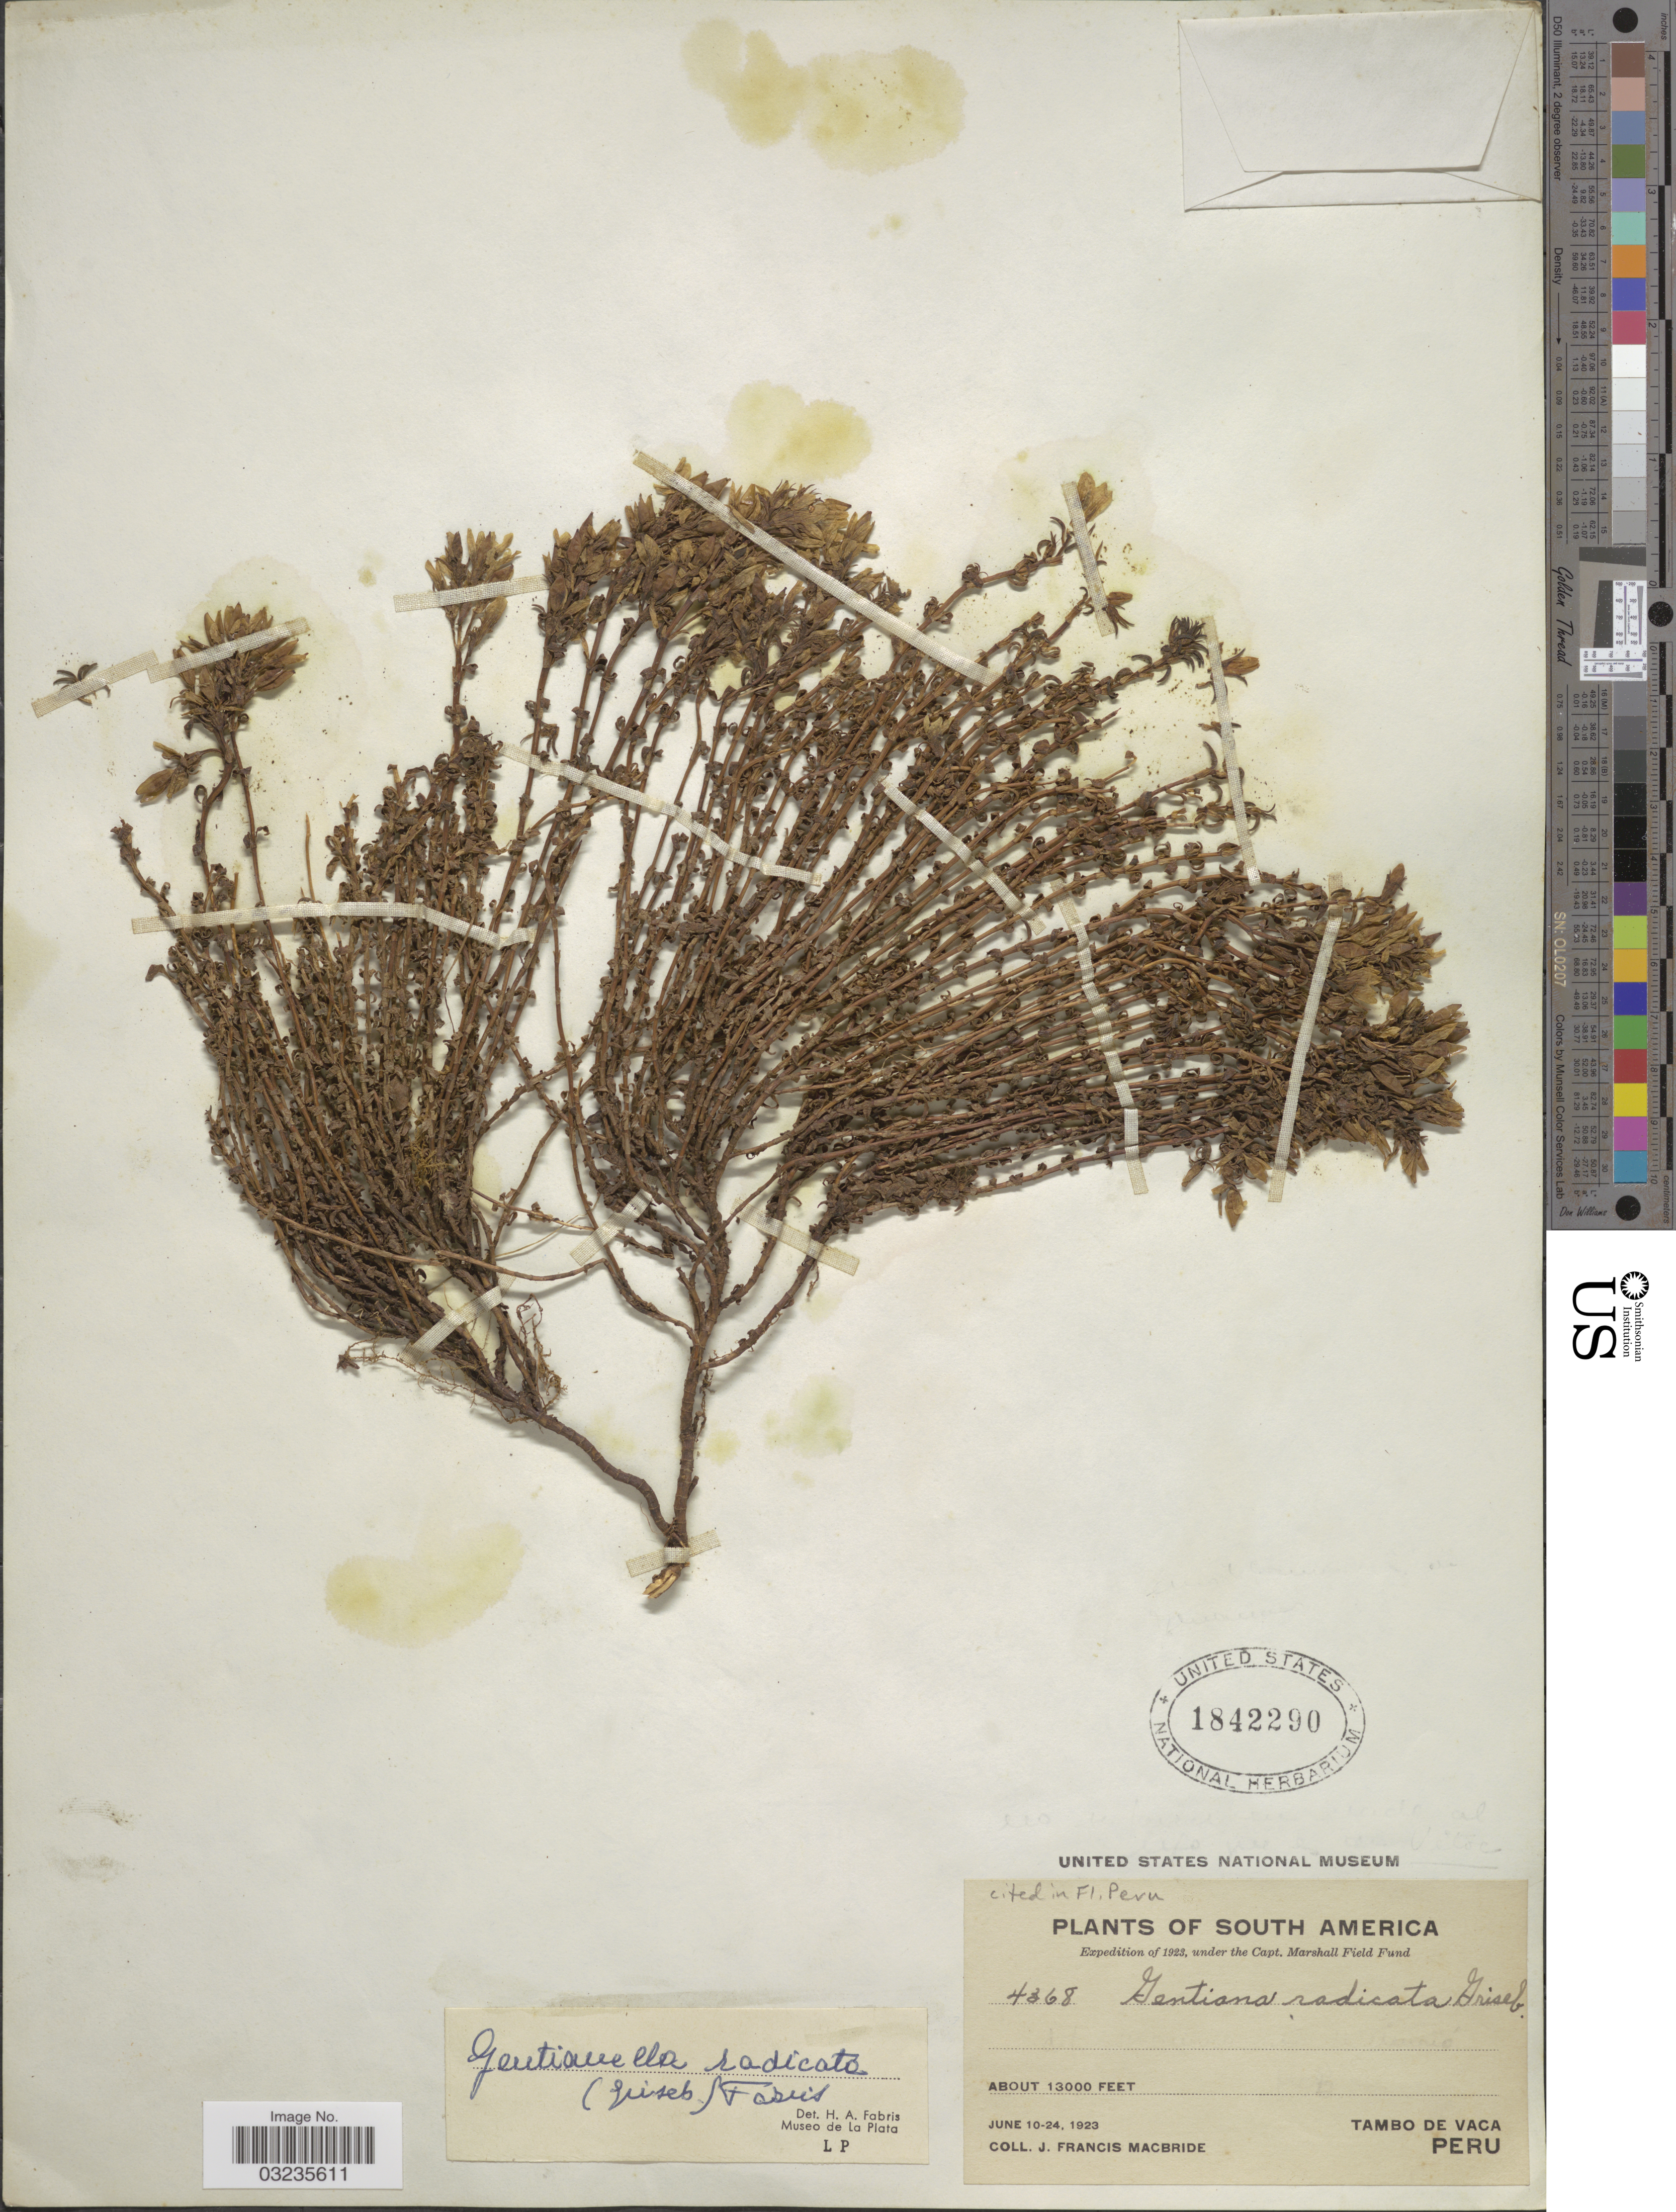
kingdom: Plantae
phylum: Tracheophyta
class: Magnoliopsida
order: Gentianales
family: Gentianaceae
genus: Gentiana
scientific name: Gentiana radiata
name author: C. Marquand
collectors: J. F. Macbride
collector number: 4368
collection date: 1923-06-10/1923-06-24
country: Peru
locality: Tambo de Vaca.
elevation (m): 3962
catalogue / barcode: US 1842290